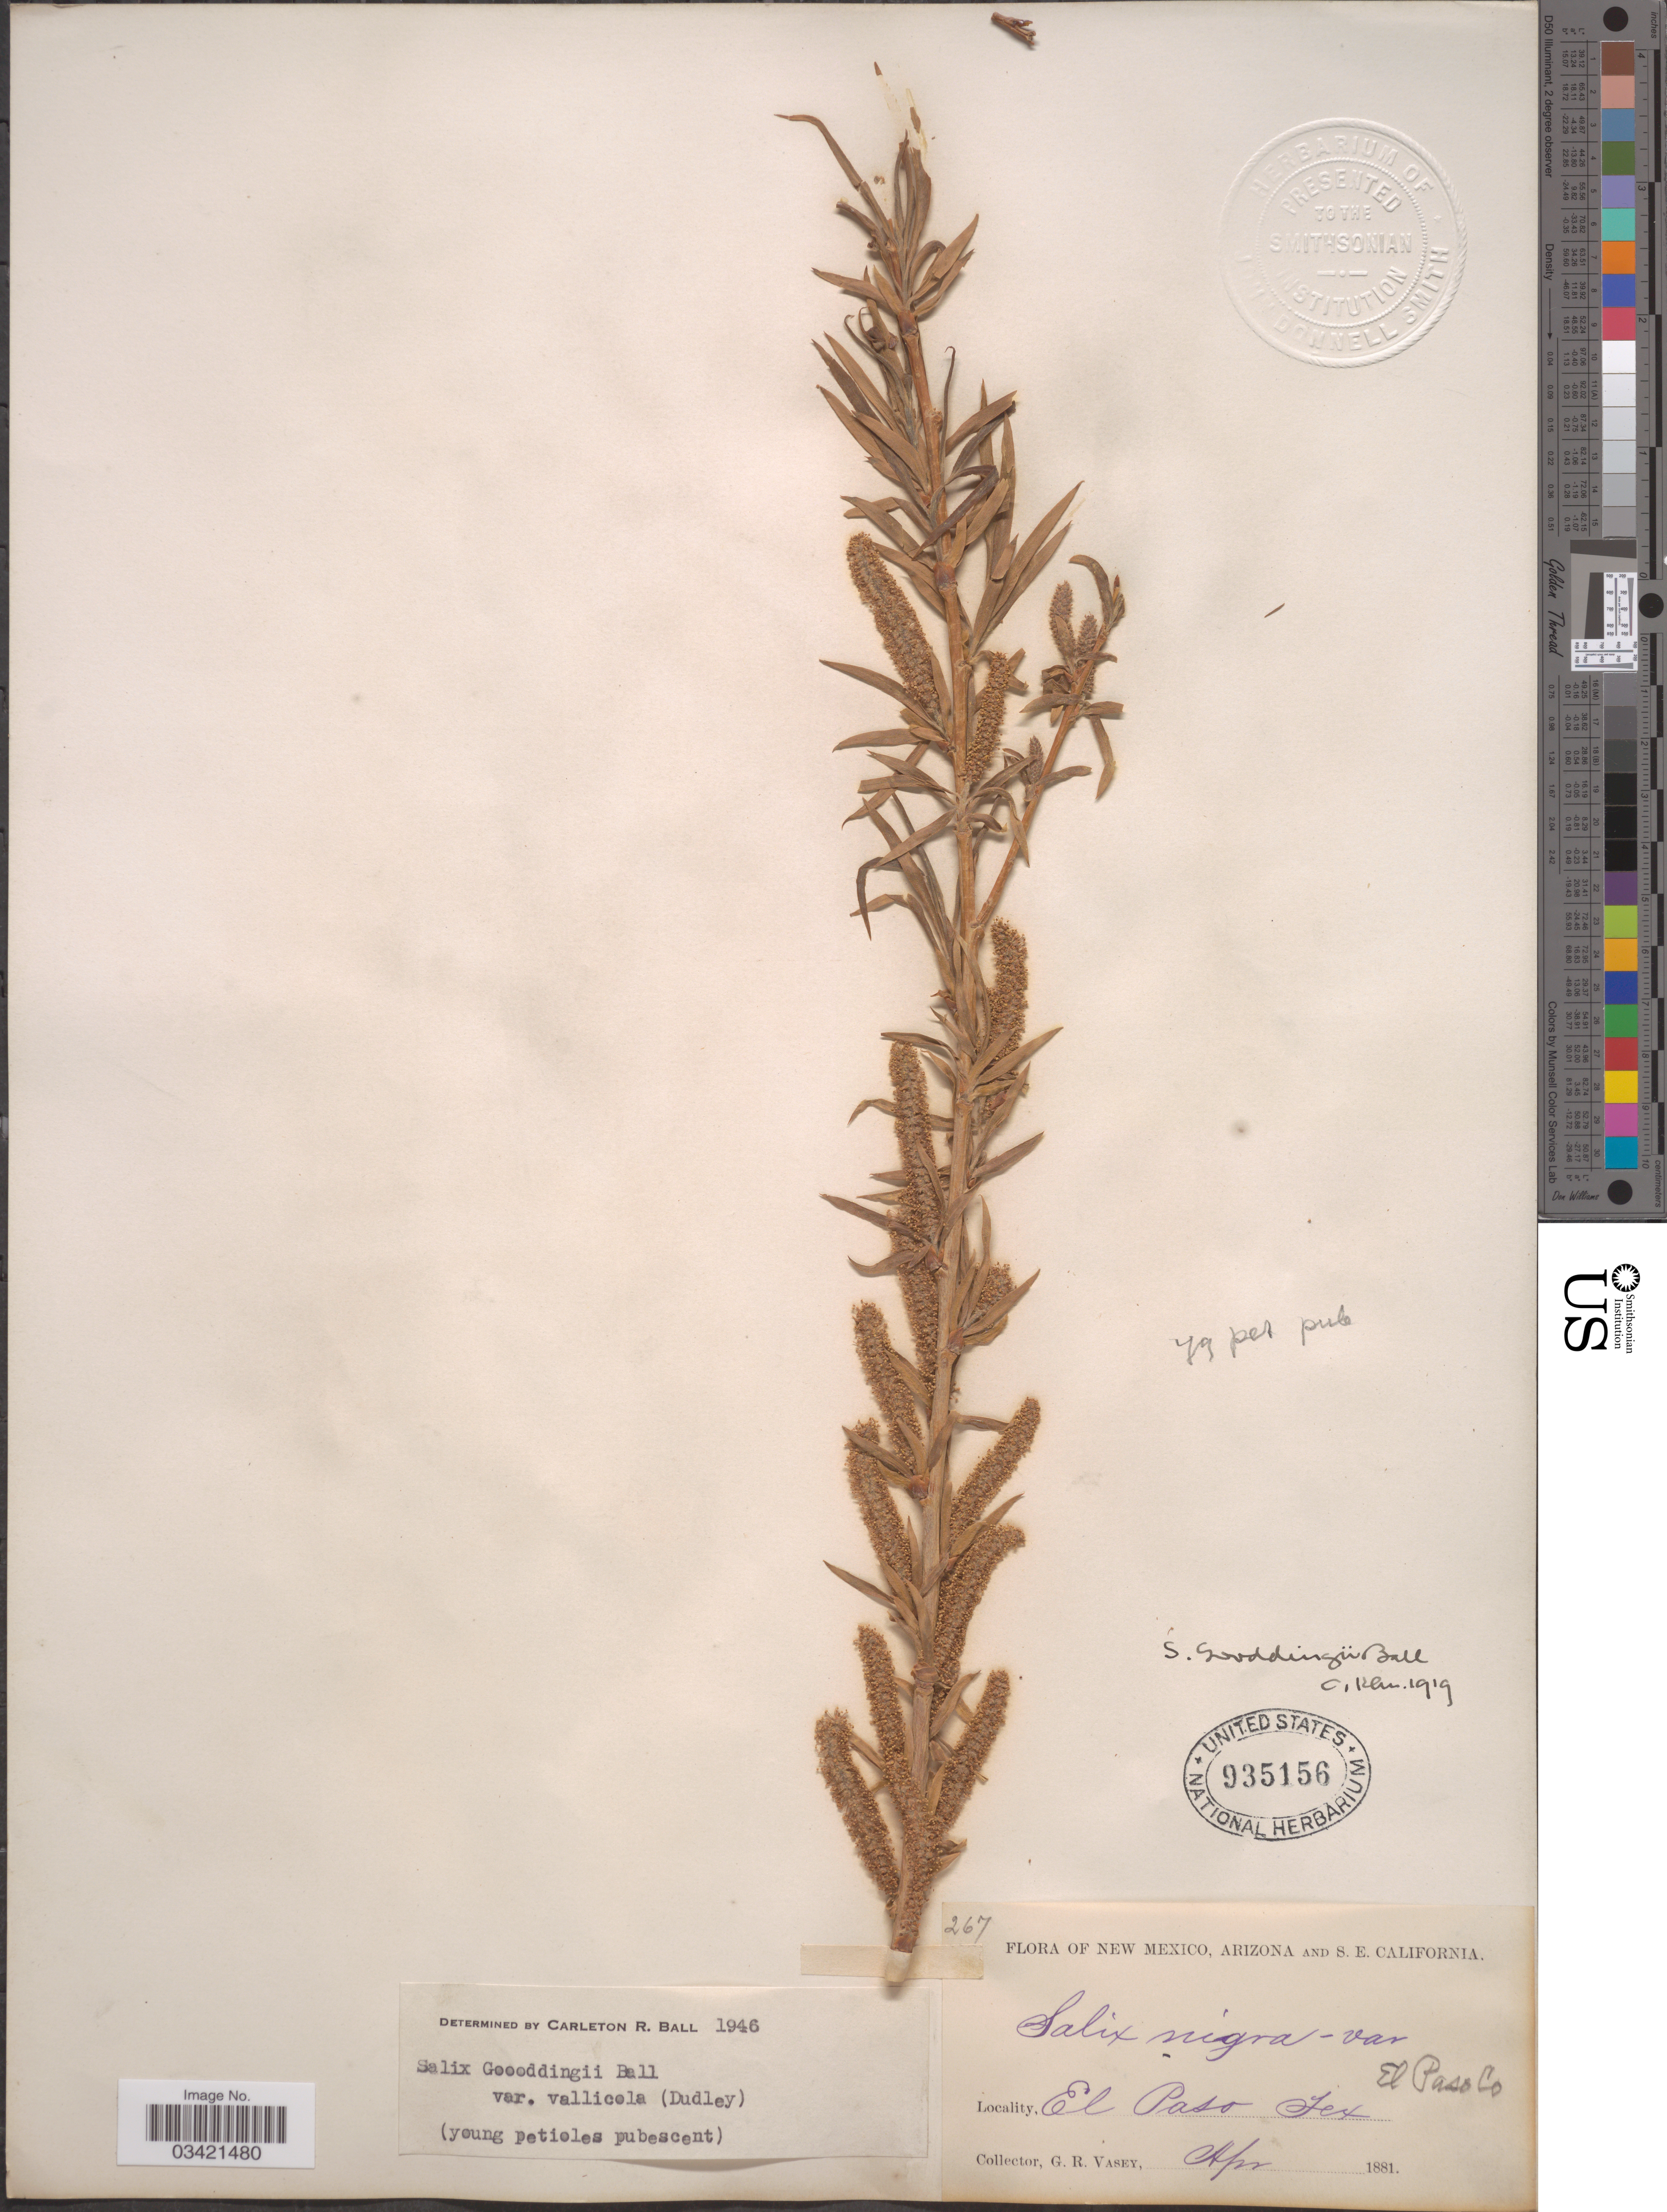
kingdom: Plantae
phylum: Tracheophyta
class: Magnoliopsida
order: Malpighiales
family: Salicaceae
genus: Salix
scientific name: Salix gooddingii var. vallicola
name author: (Dudley) C.R. Ball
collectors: G. R. Vasey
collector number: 267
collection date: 1881-04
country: United States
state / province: Texas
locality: El Paso Co. El Paso.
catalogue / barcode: US 935156